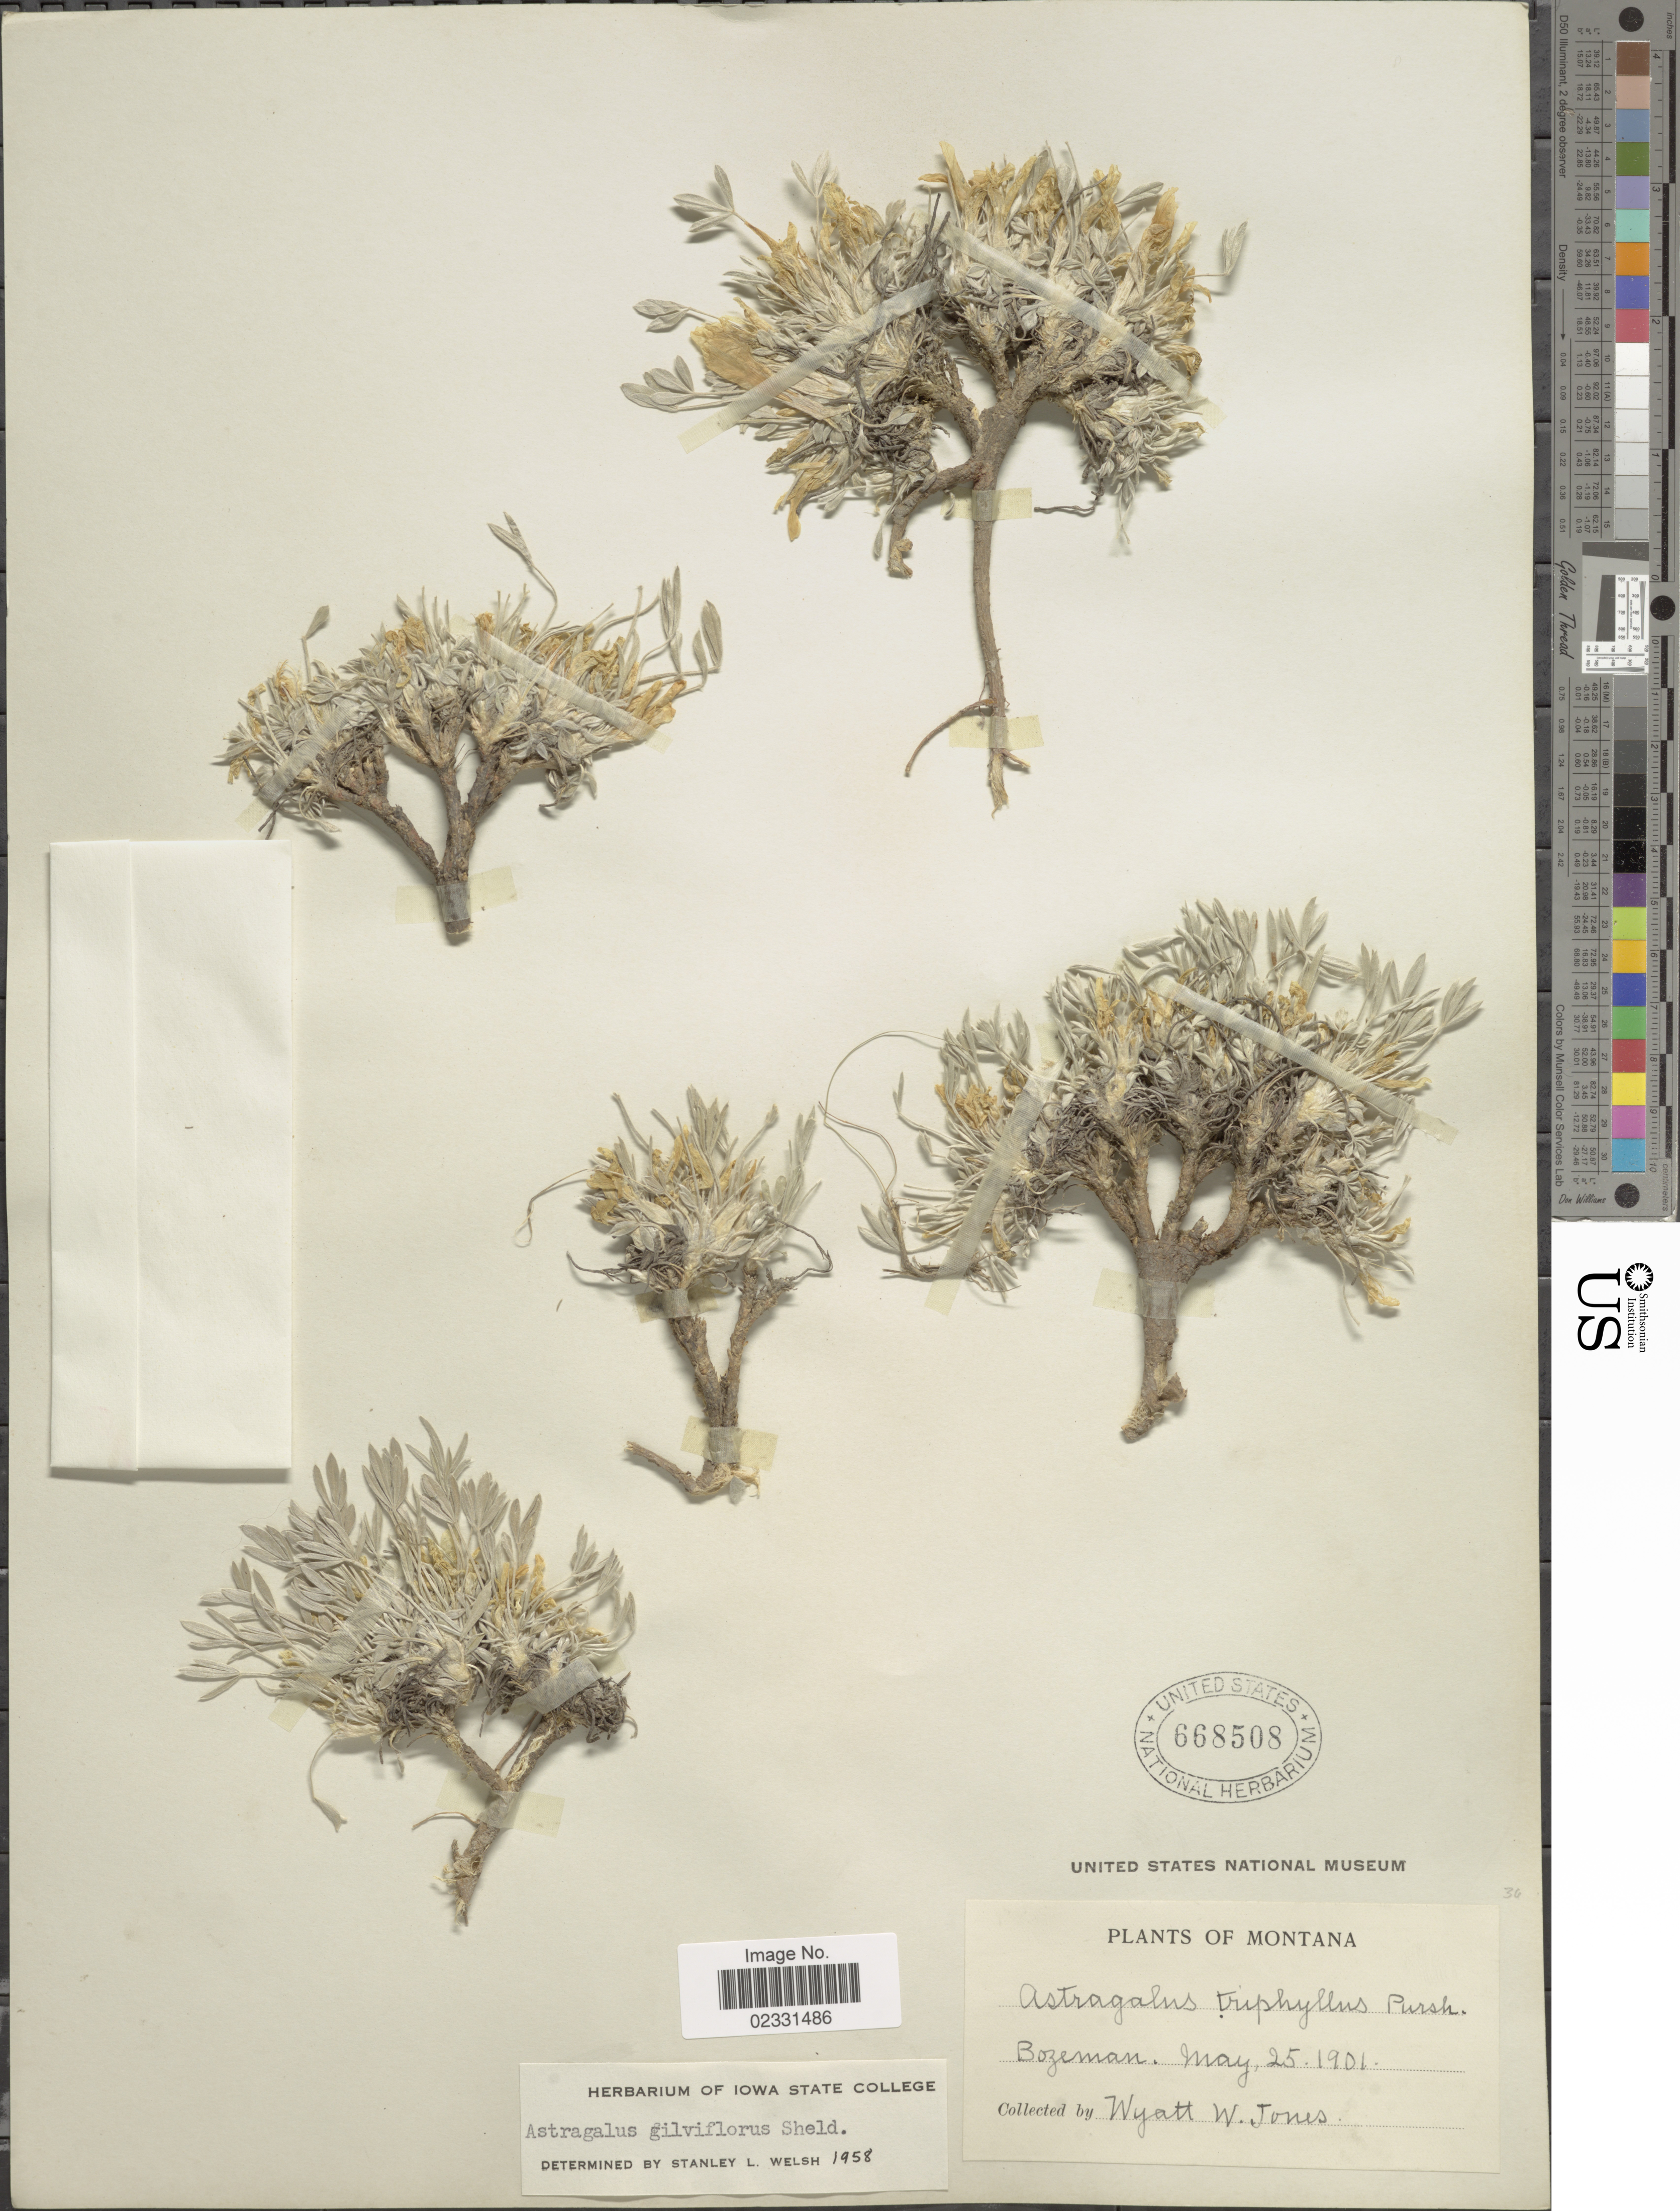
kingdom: Plantae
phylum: Tracheophyta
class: Magnoliopsida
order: Fabales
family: Fabaceae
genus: Astragalus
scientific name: Astragalus gilviflorus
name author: E. Sheld.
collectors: W. W. Jones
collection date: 1901-05-25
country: United States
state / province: Montana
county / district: Gallatin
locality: Bozeman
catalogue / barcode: US 668508